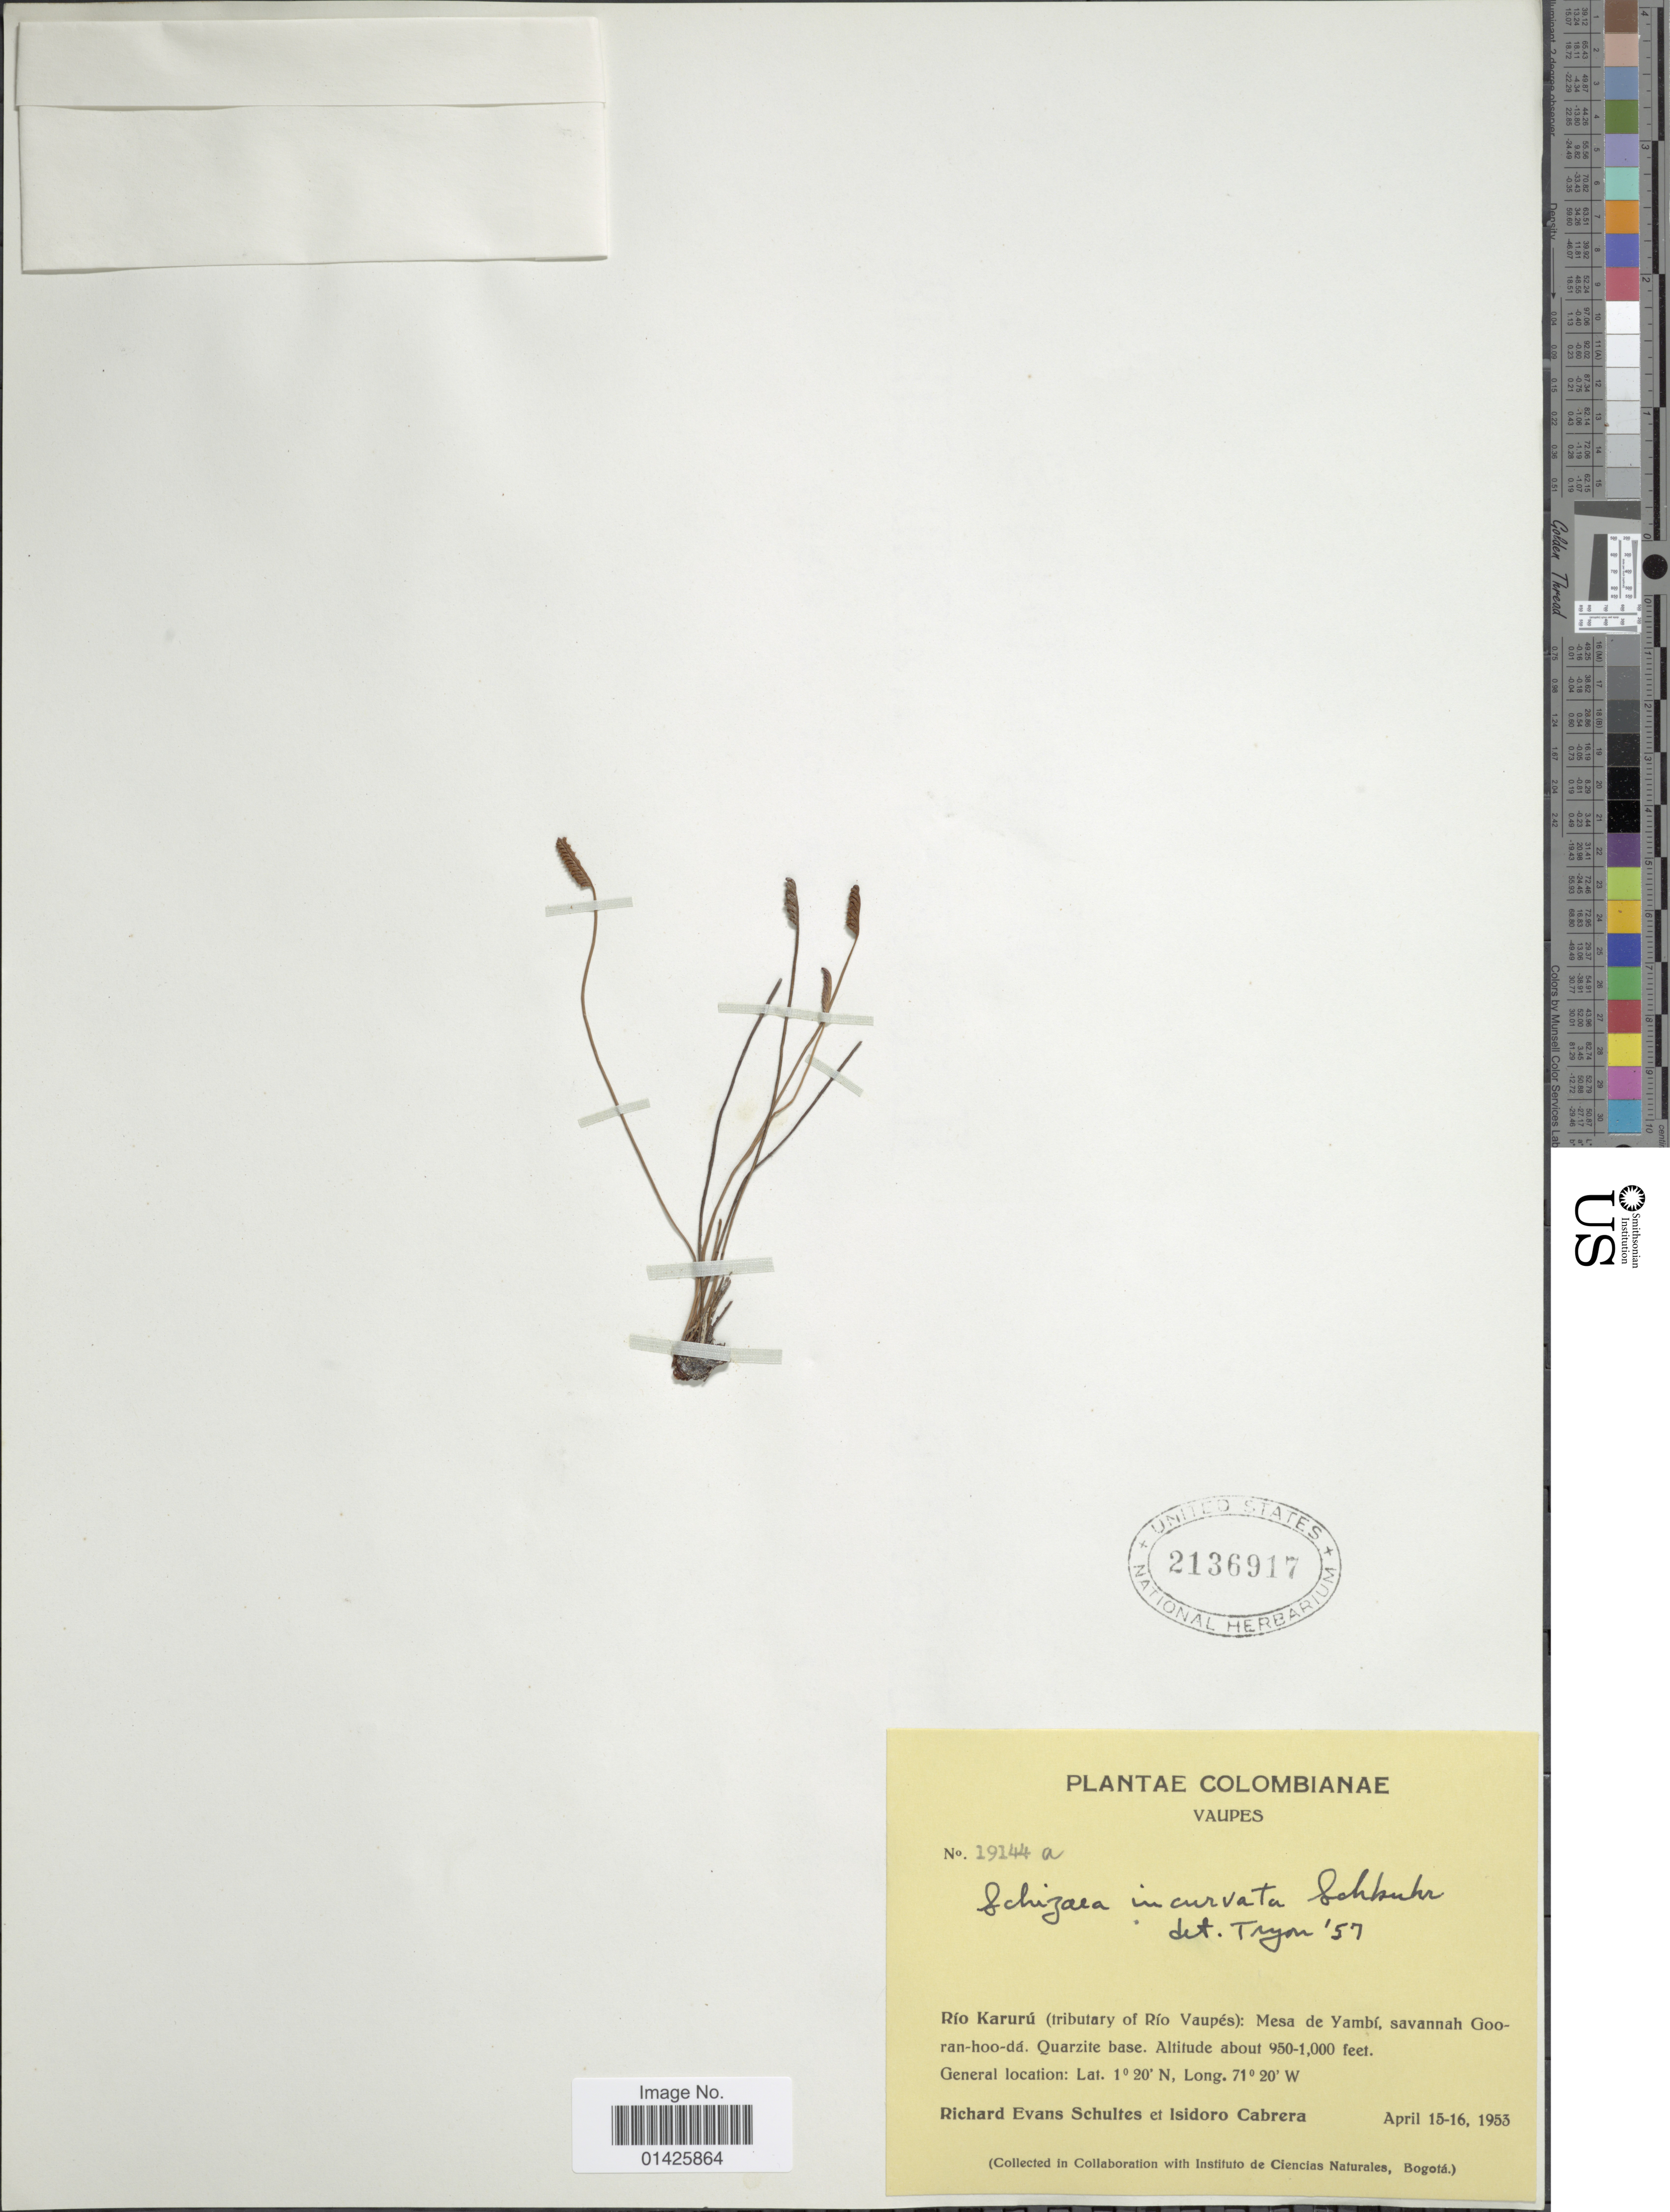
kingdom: Plantae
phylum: Tracheophyta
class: Polypodiopsida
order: Schizaeales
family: Schizaeaceae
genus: Schizaea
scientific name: Schizaea incurvata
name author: Schkuhr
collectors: R. E. Schultes & I. Cabrera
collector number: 19144 a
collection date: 1953-04-15/1953-04-16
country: Colombia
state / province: Vaupés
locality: Río Karurú (tributary of Río Vaupés): Mesa de Yambi, savannah Gooran-hoo-dá, Quarzite base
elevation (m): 290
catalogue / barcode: US 2136917